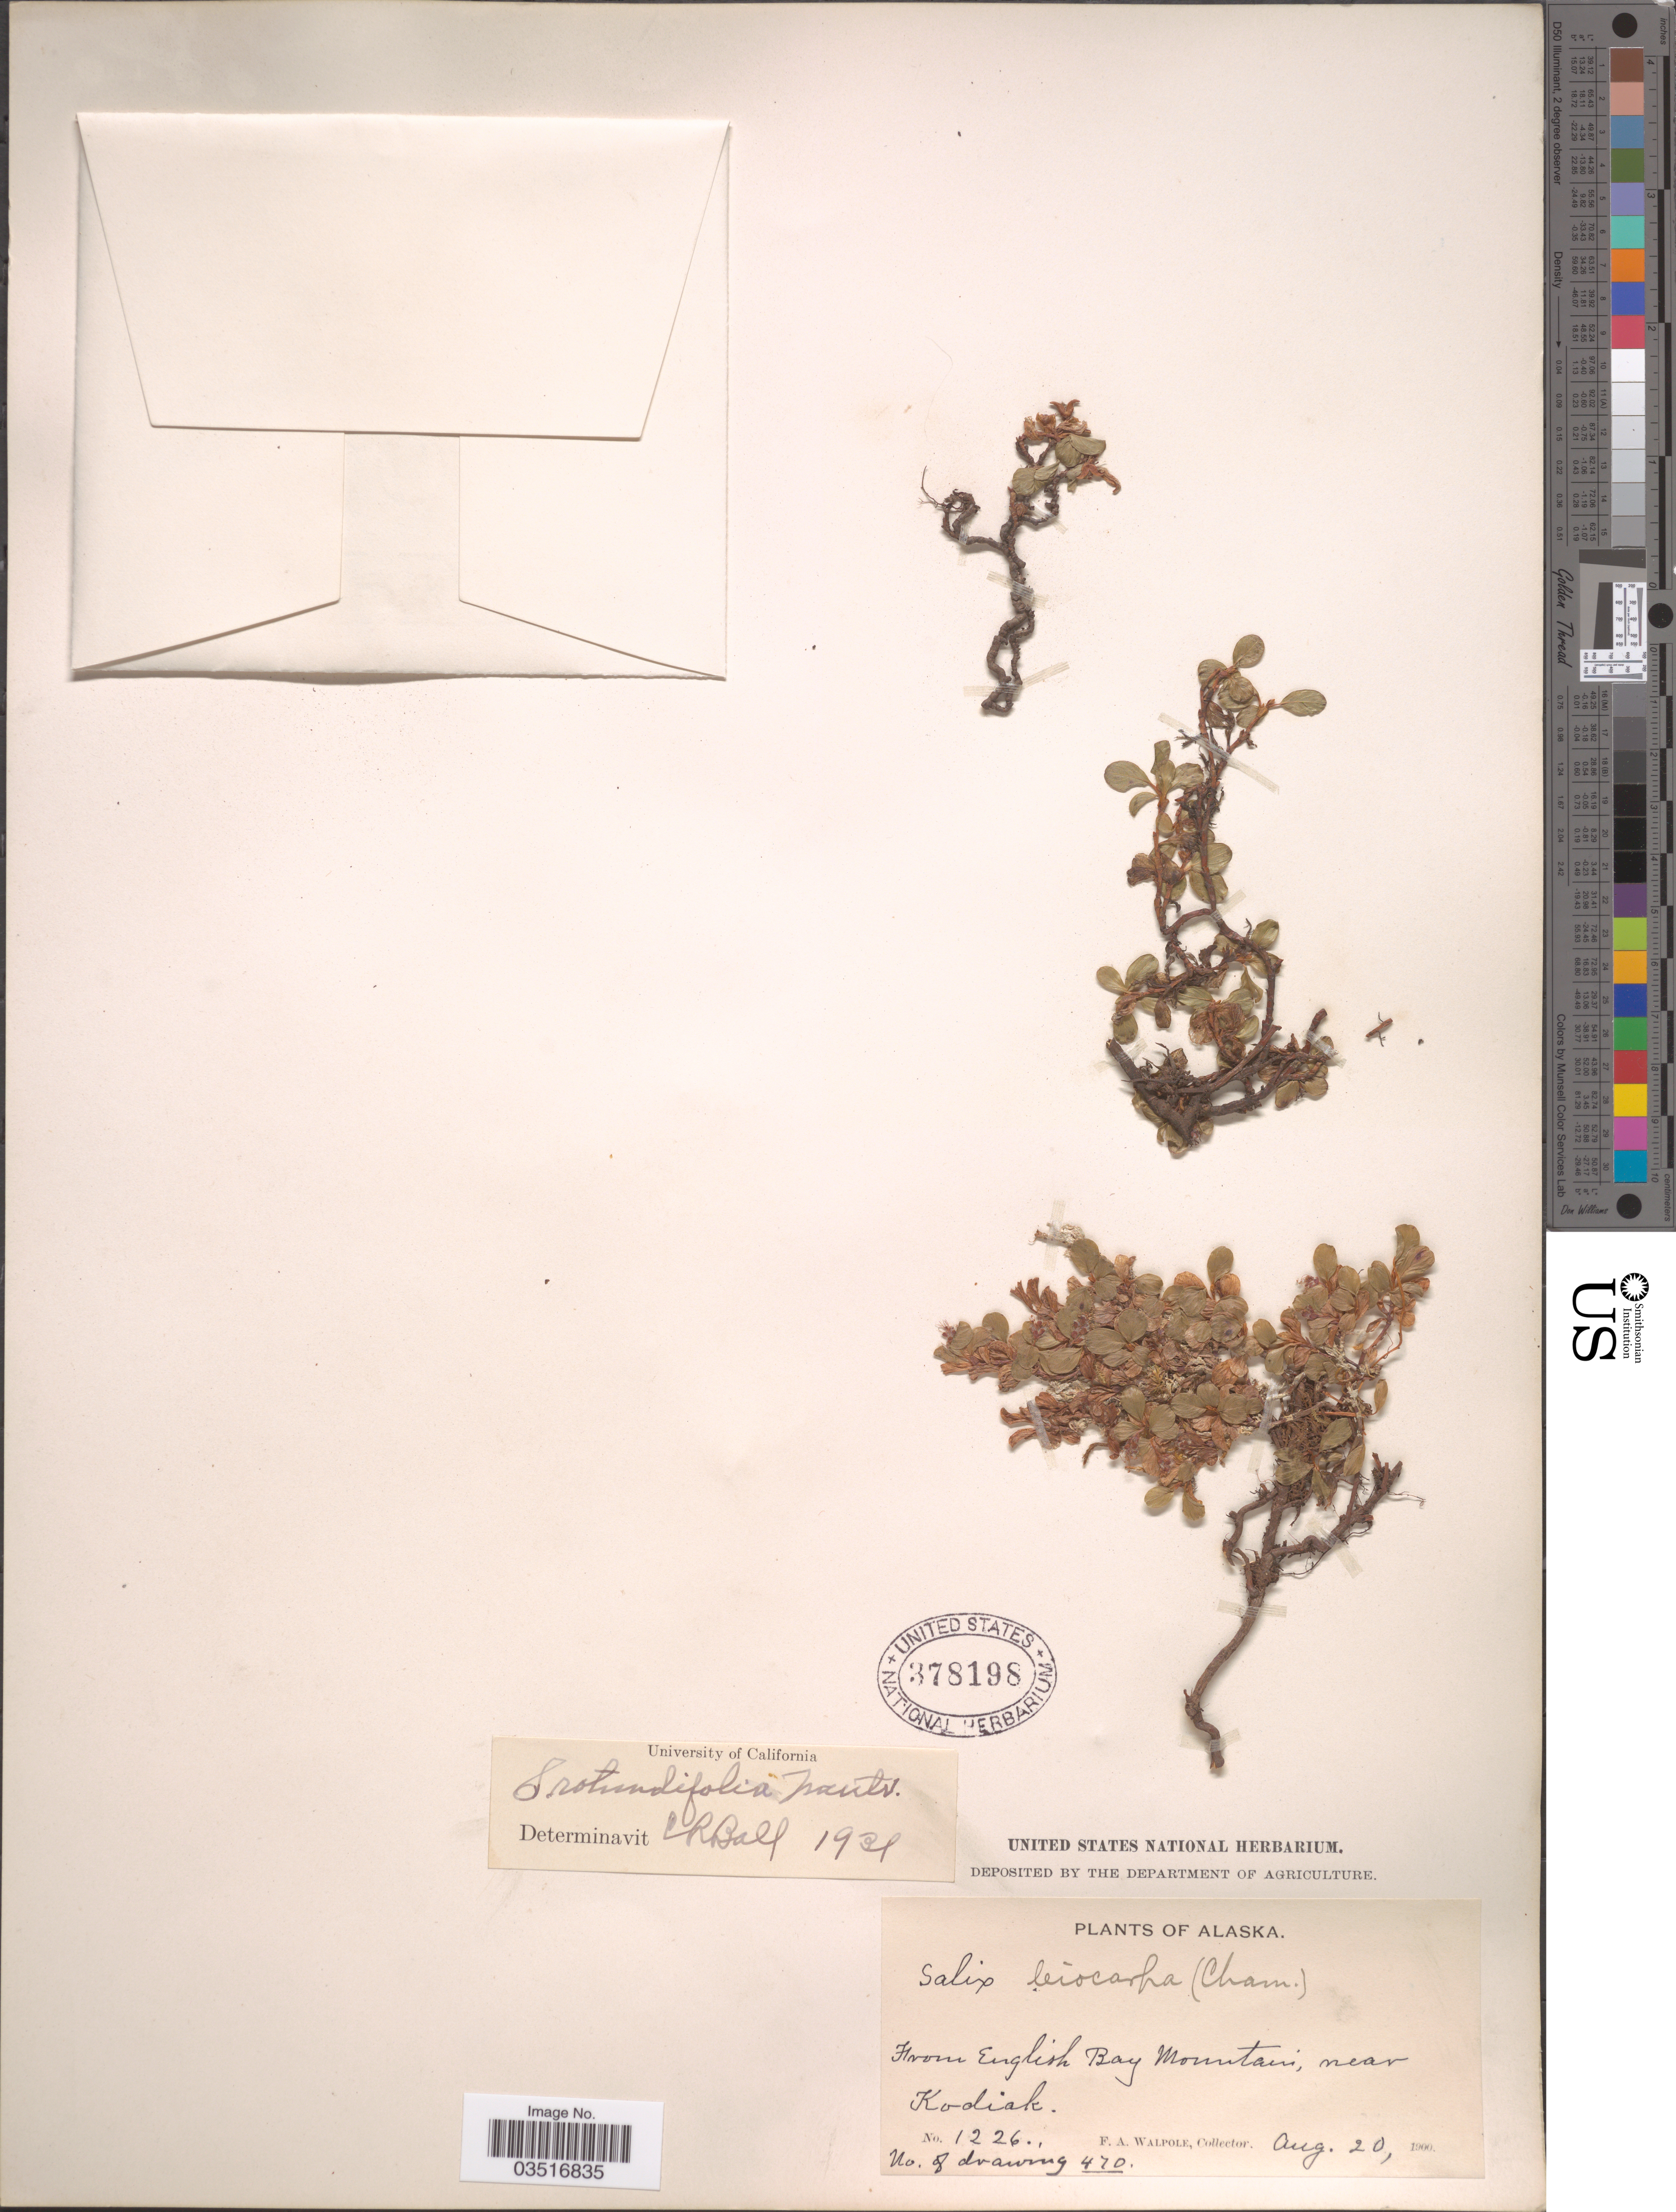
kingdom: Plantae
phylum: Tracheophyta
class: Magnoliopsida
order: Malpighiales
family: Salicaceae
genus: Salix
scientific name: Salix rotundifolia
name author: Trautv.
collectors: F. Walpole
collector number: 1226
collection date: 1900-08-20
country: United States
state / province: Alaska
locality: From English Bay Mountain, near Kodiak.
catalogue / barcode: US 378198